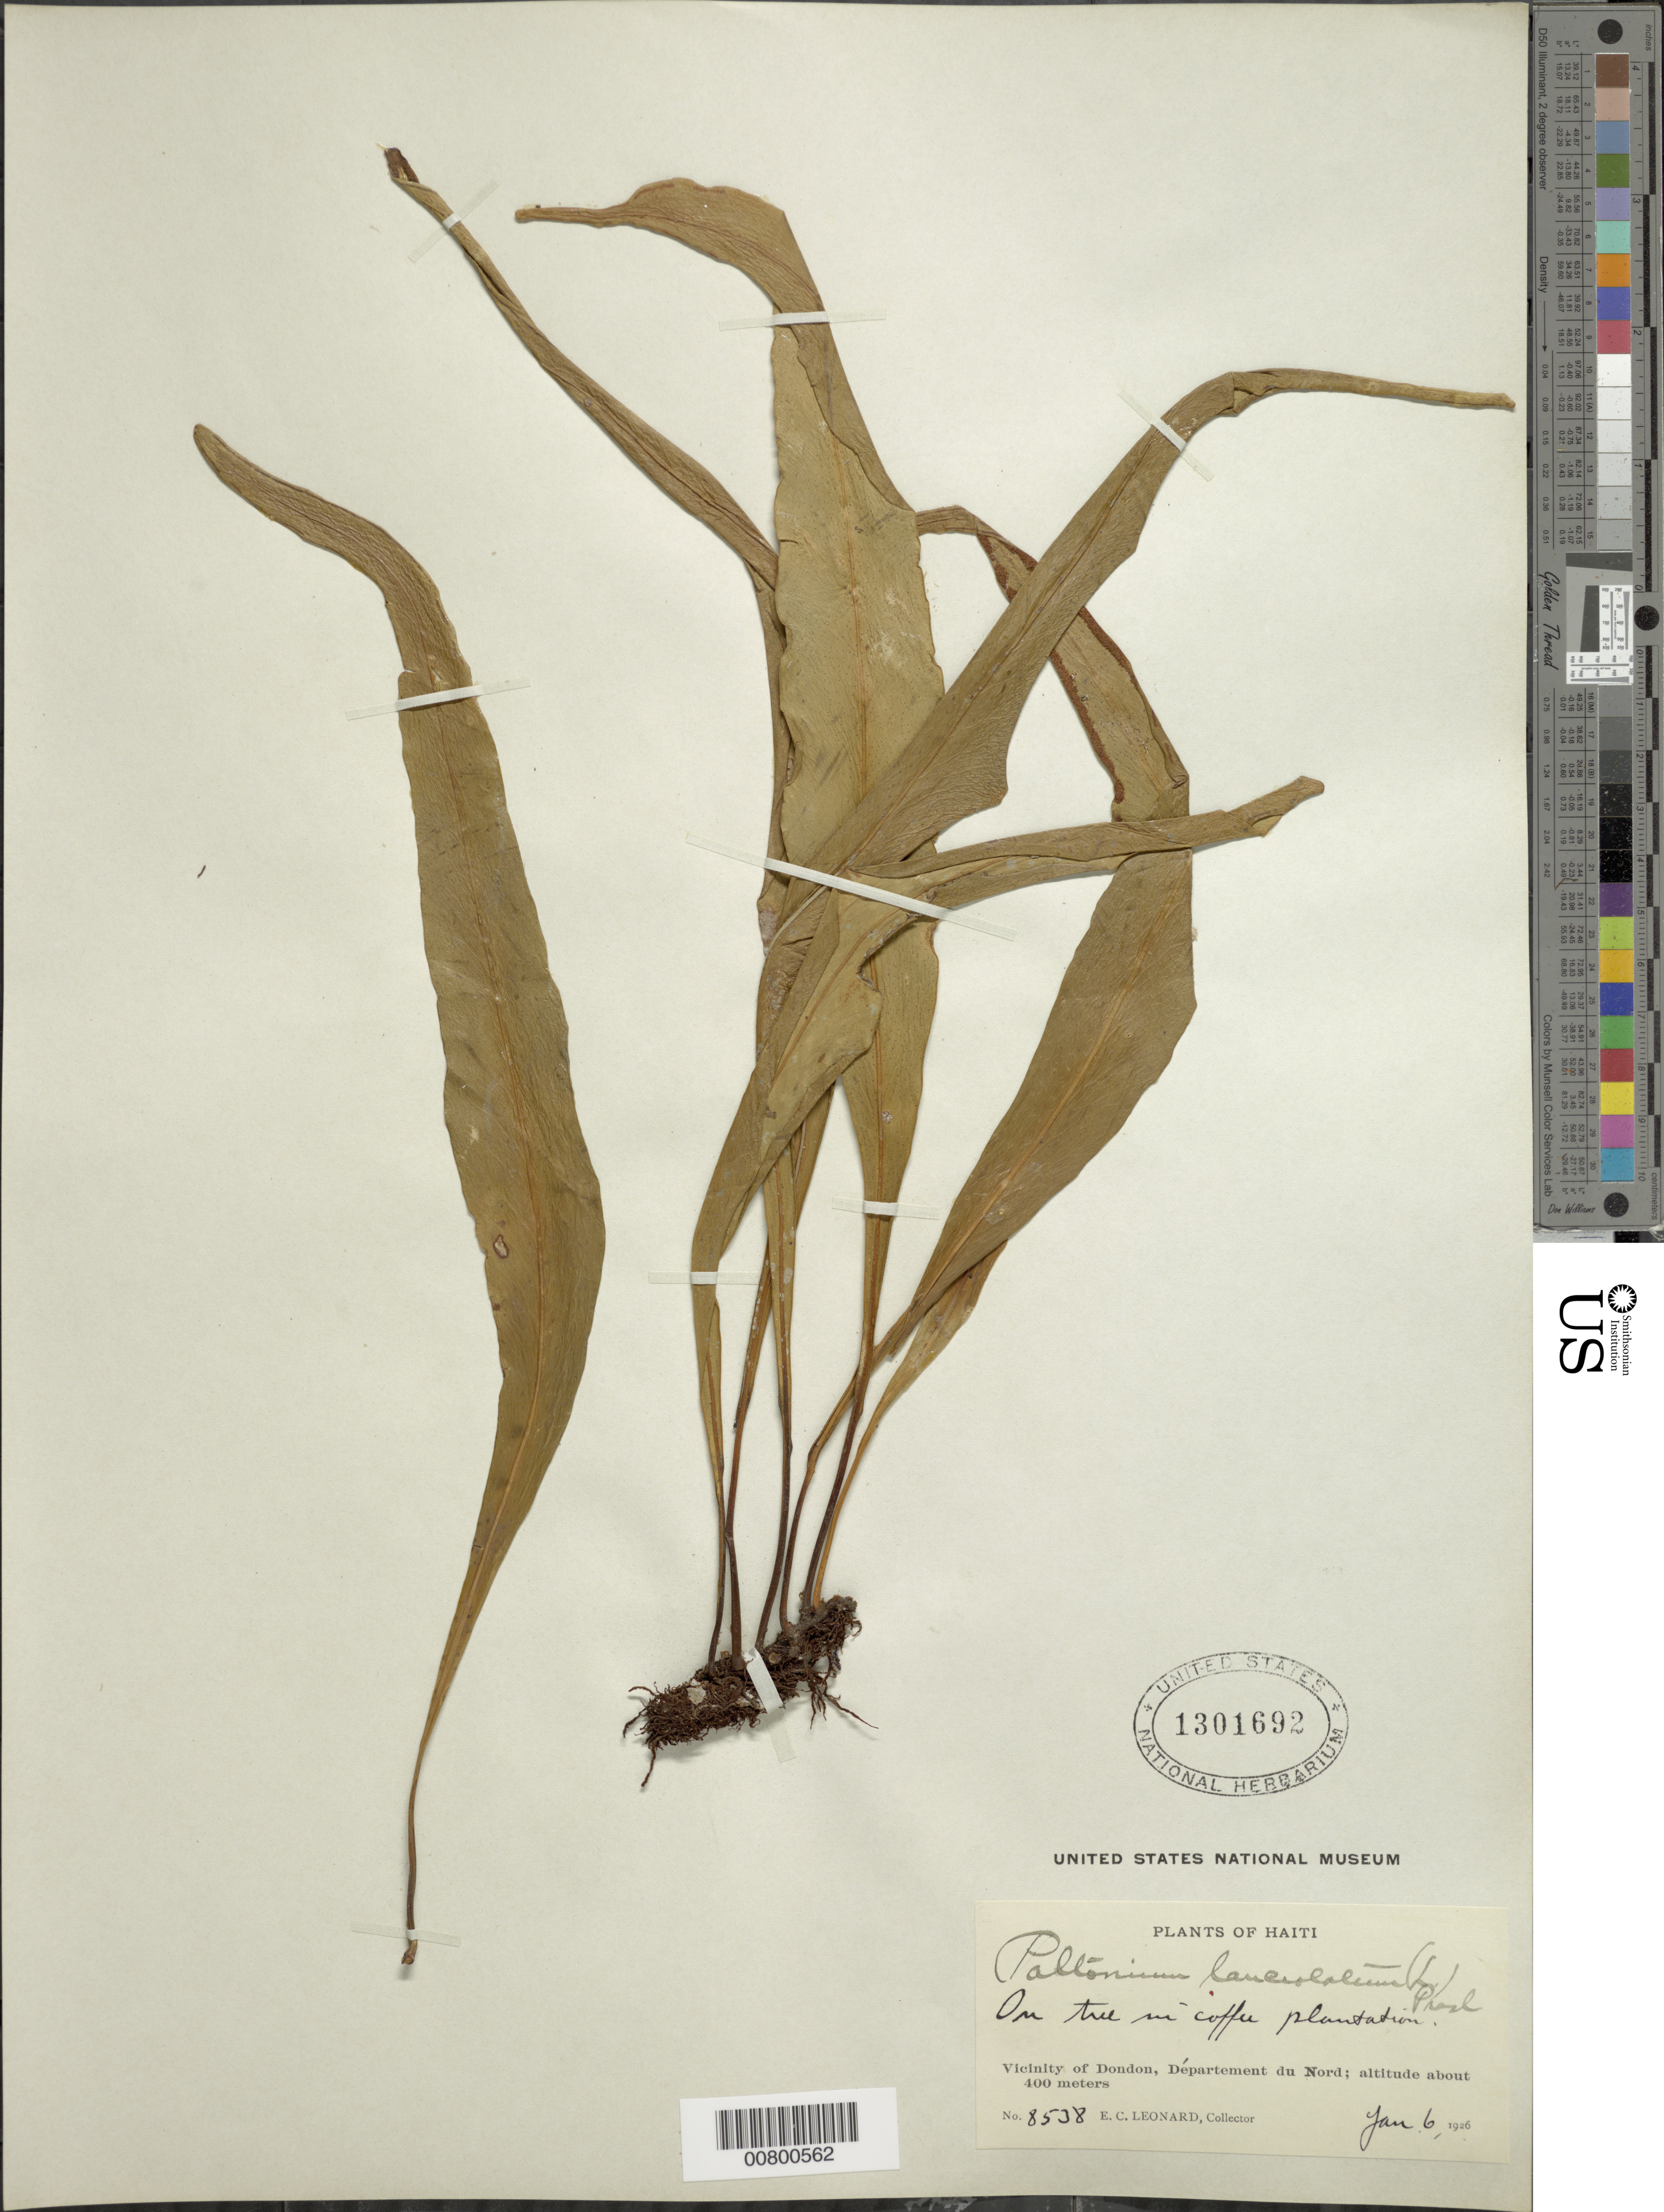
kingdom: Plantae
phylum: Tracheophyta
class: Polypodiopsida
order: Polypodiales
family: Polypodiaceae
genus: Pleopeltis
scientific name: Pleopeltis marginata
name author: A.R. Sm. & Tejero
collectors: E. C. Leonard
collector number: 8538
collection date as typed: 06 Jan 1926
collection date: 1926-01-06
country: Haiti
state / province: Nord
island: Hispaniola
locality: Dondon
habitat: Coffee plantation, on tree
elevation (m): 400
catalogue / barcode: US 1301692